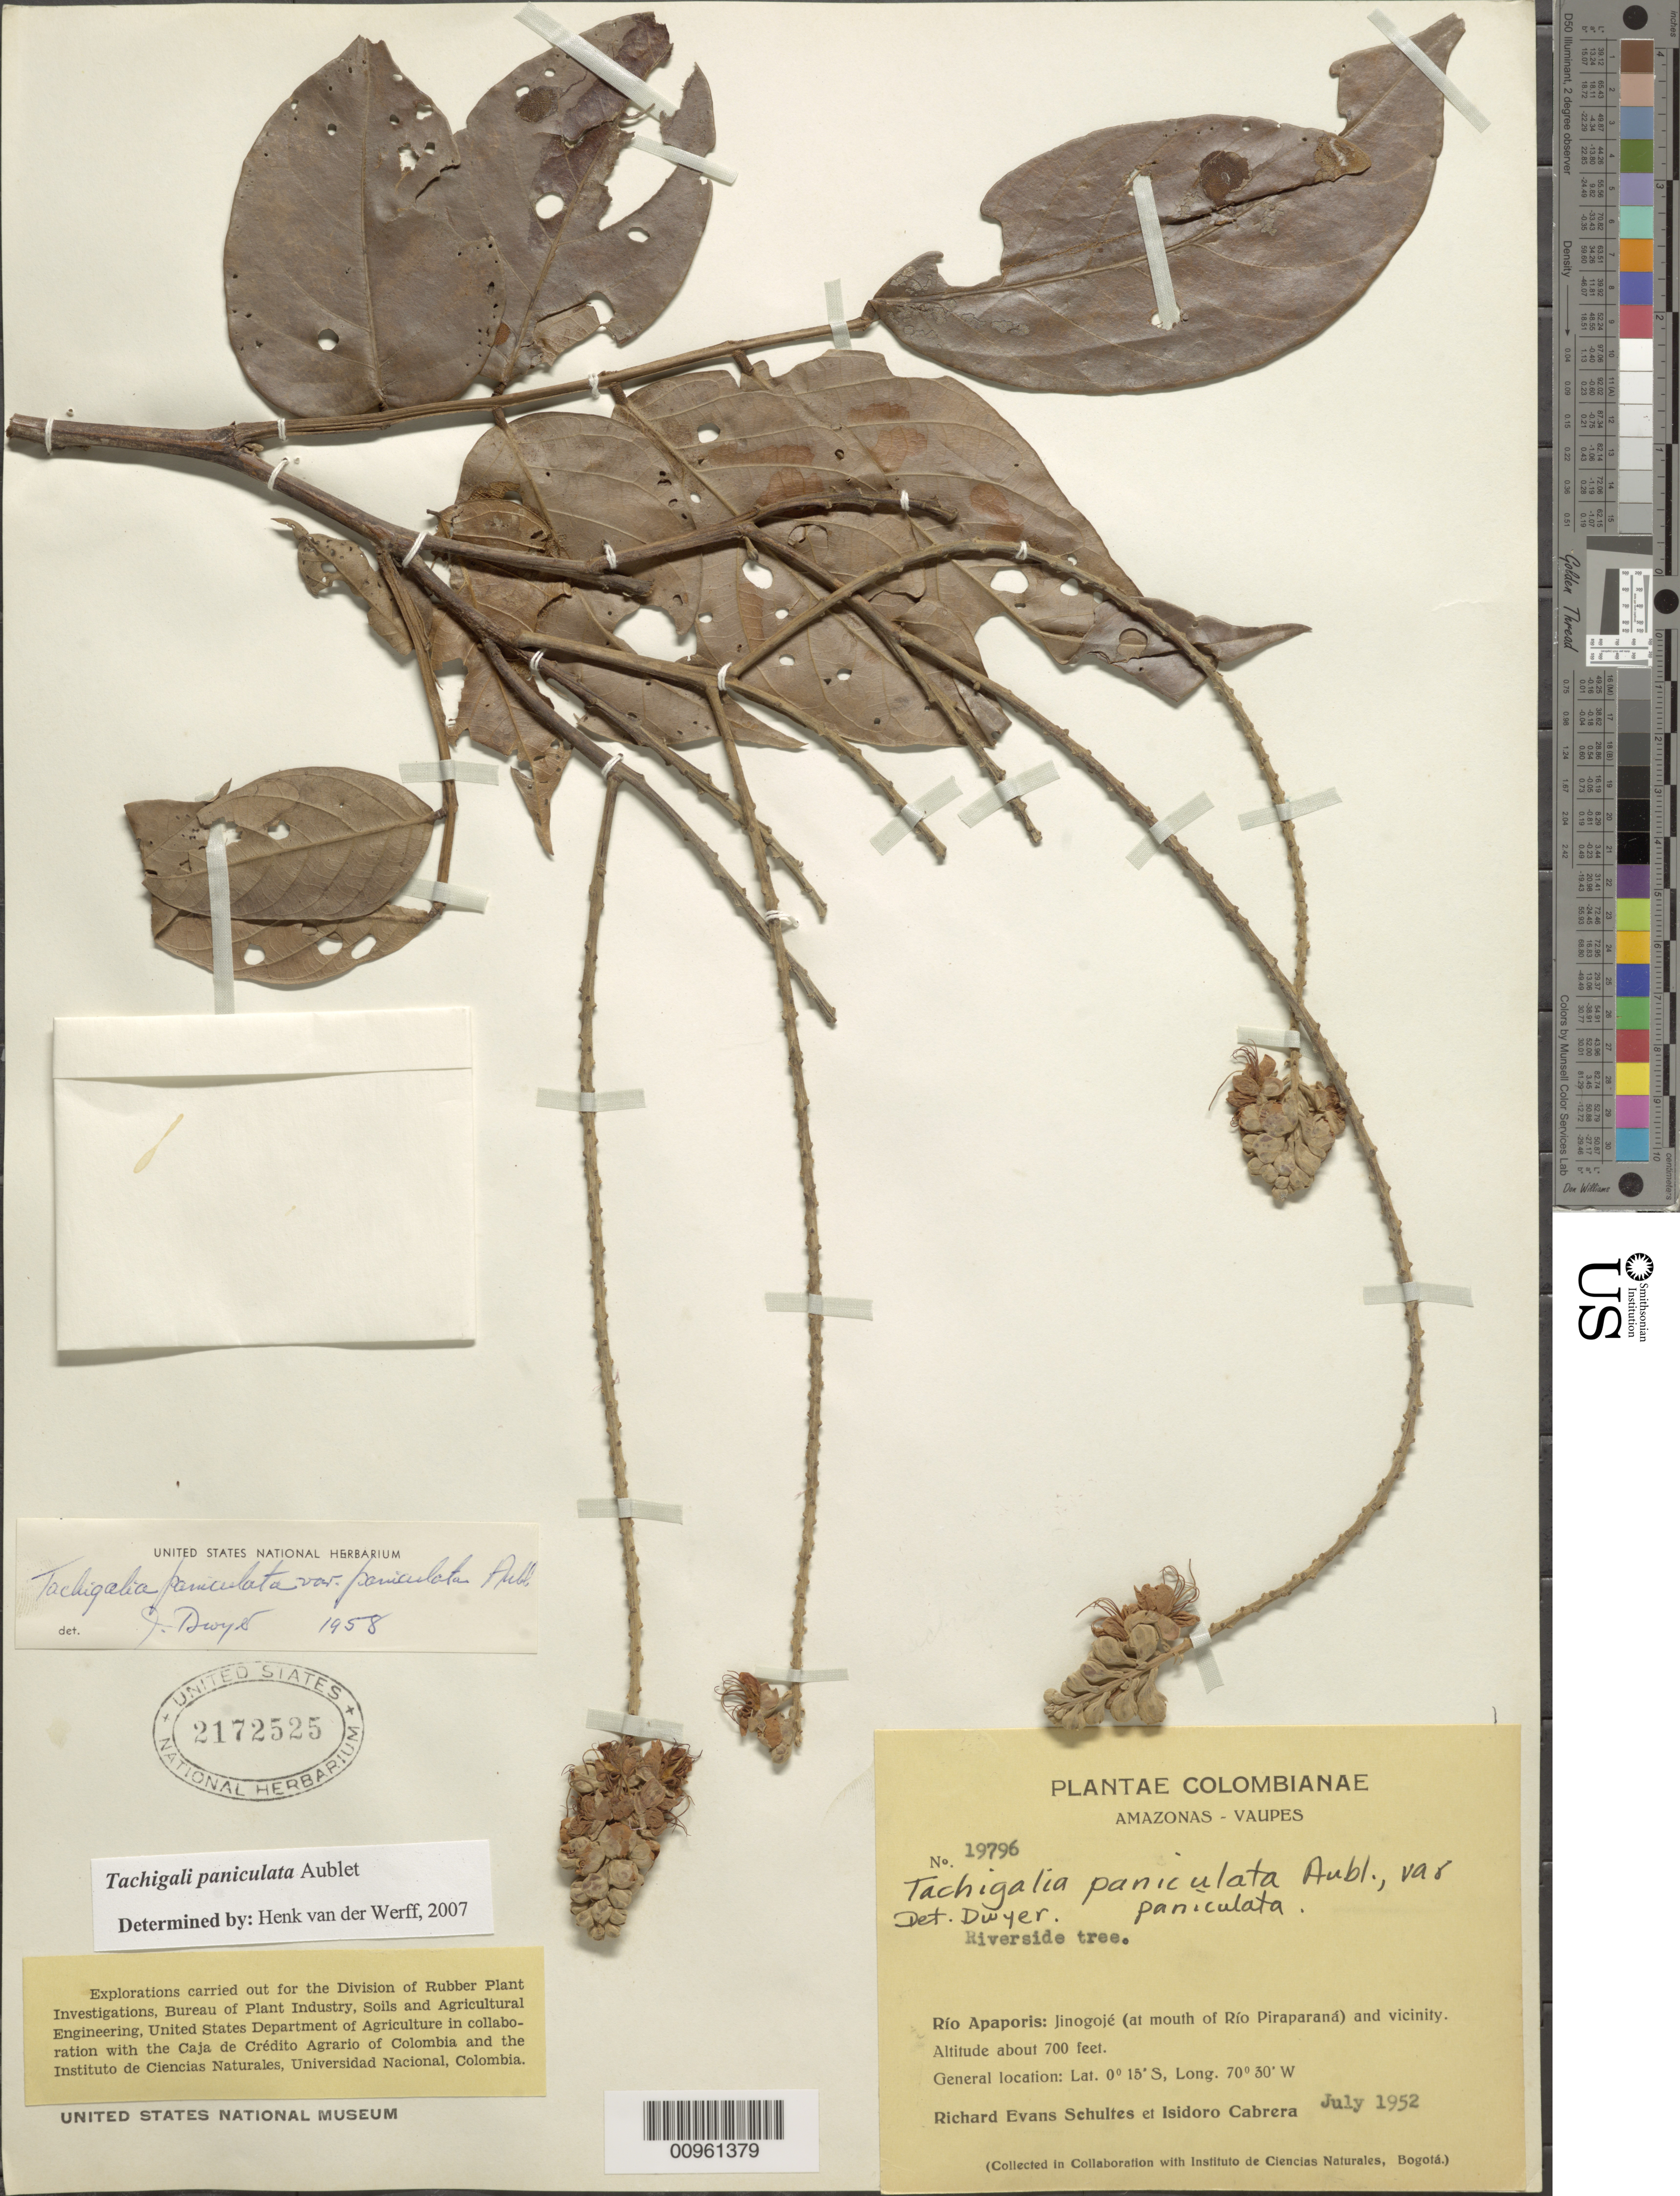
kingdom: Plantae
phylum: Tracheophyta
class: Magnoliopsida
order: Fabales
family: Fabaceae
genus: Tachigali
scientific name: Tachigali paniculata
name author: Aubl.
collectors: R. E. Schultes & I. Cabrera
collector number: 19796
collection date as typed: Jul 1952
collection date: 1952-07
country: Colombia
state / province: Vaupés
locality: Rio Apaporis: Jinogoje (at mouth of Rio Piraparana) and vicinity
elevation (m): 213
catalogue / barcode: US 2172525